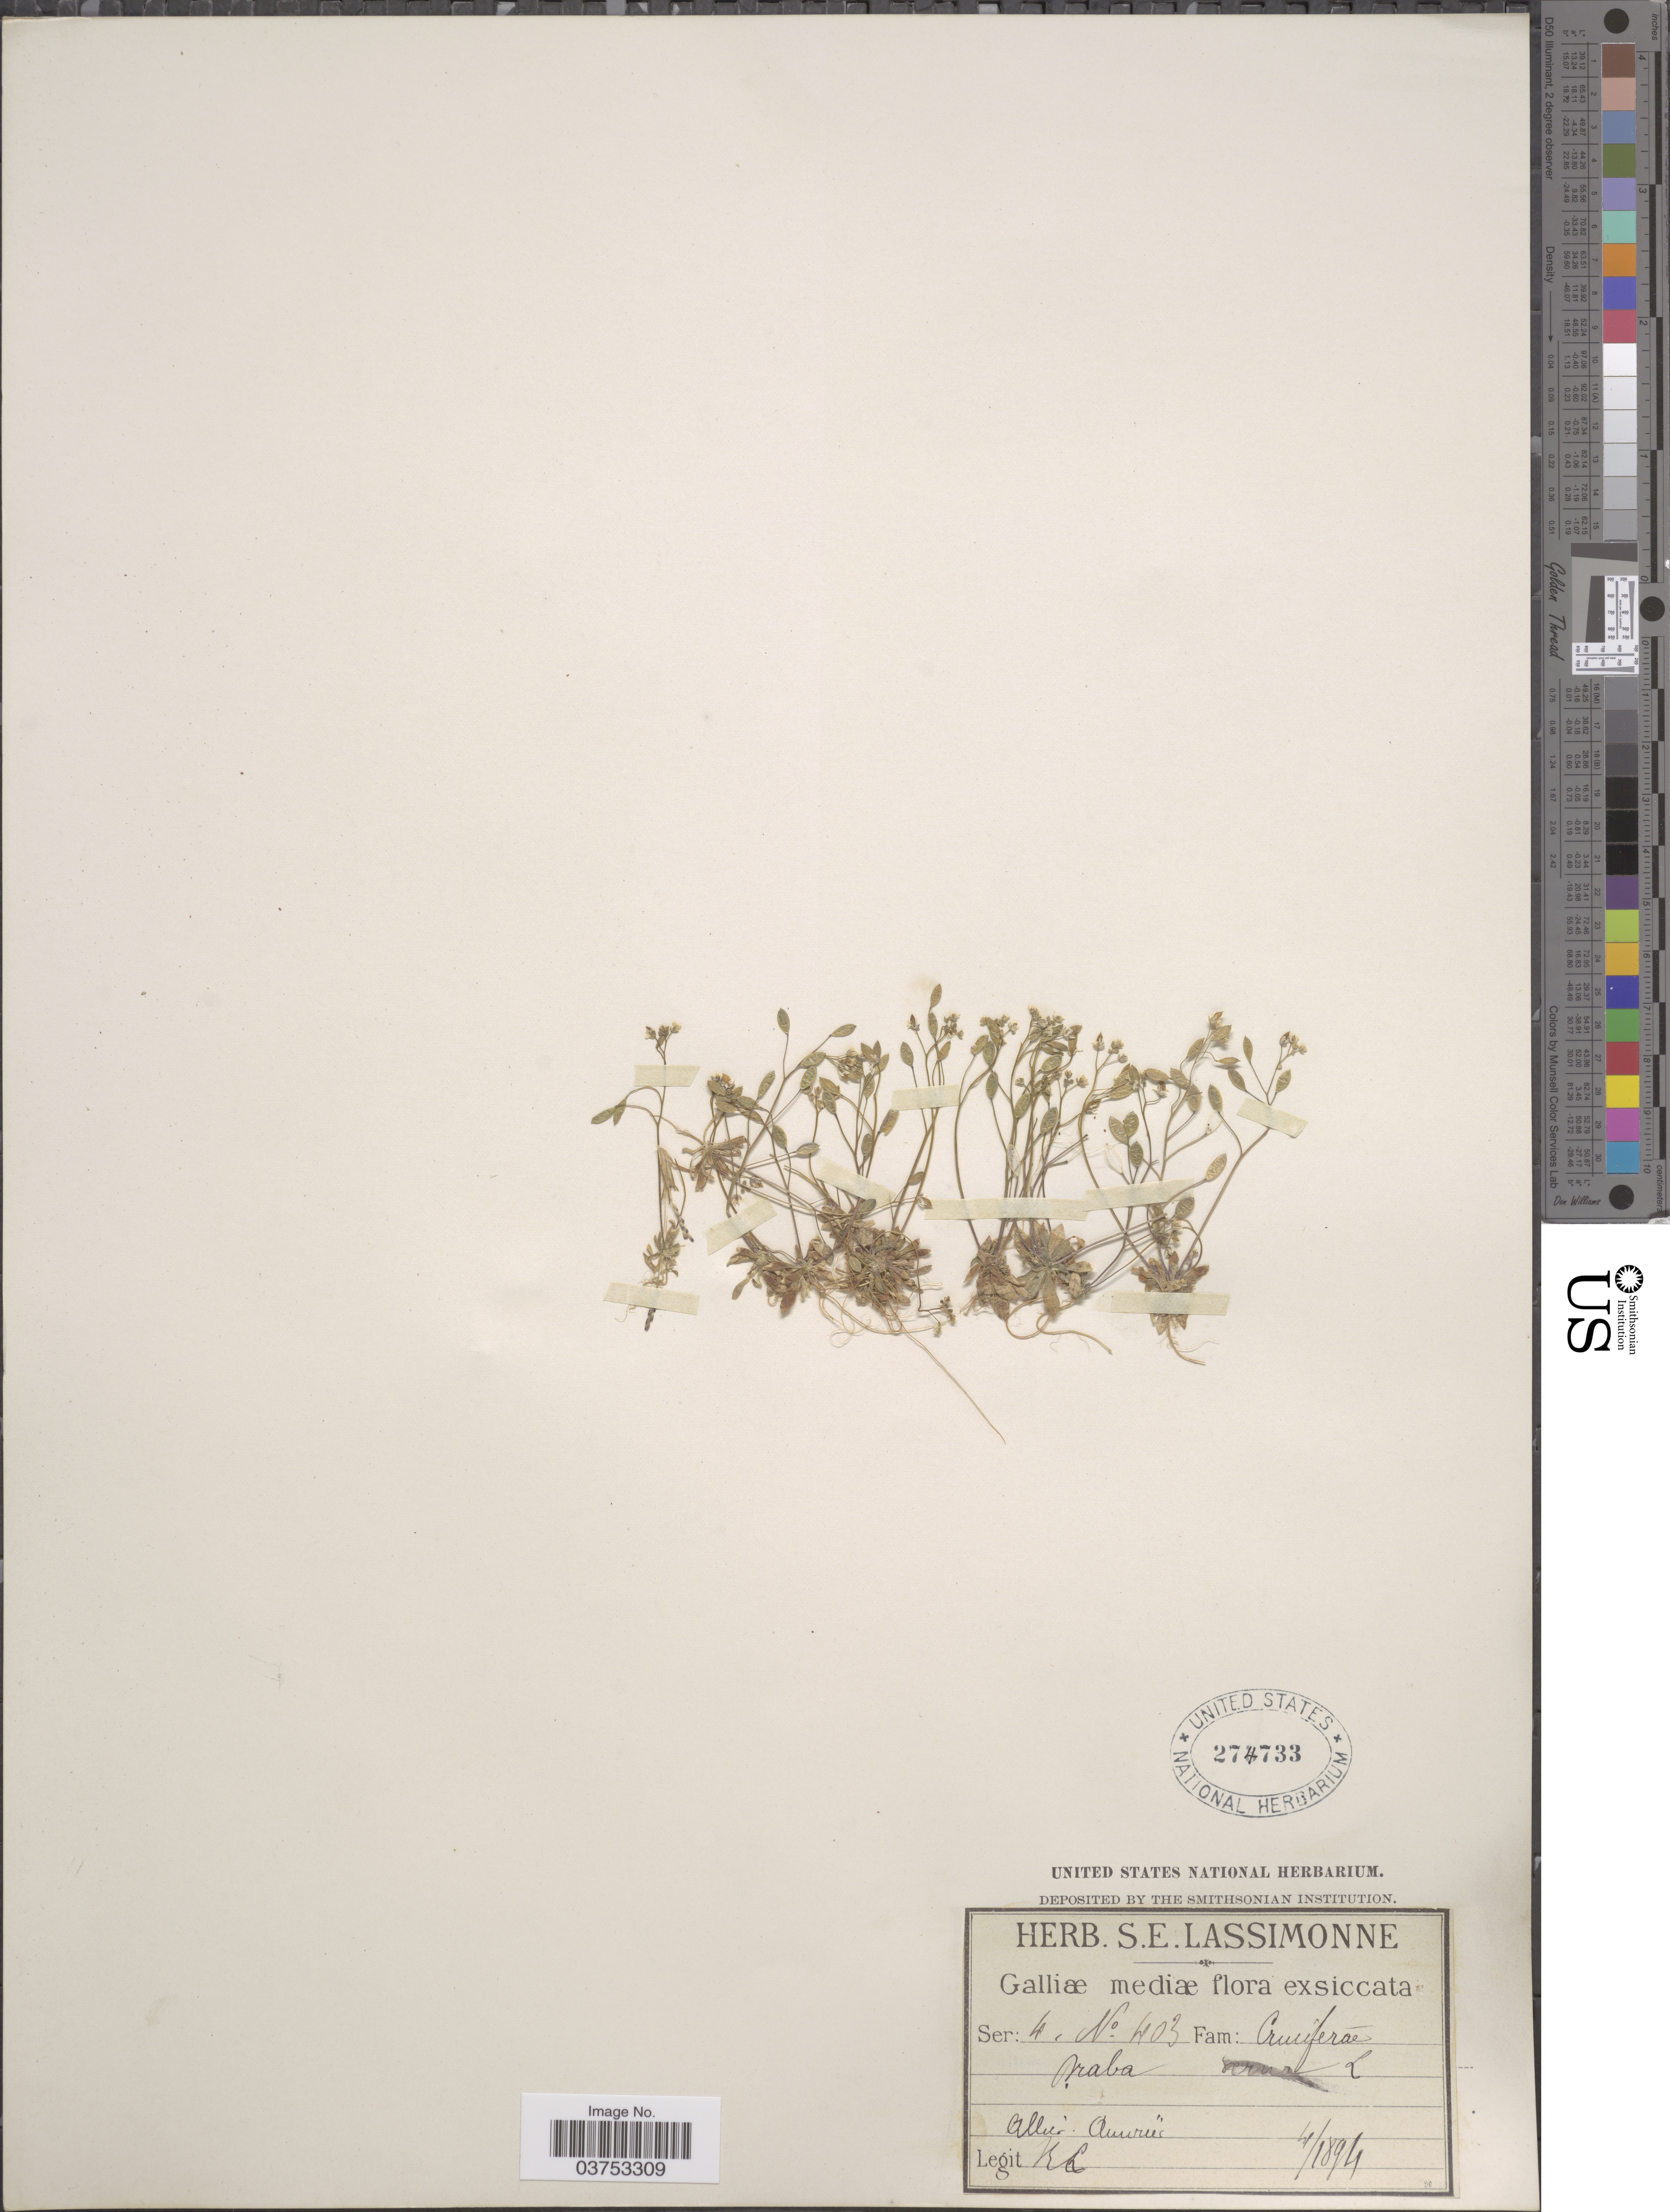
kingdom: Plantae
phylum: Tracheophyta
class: Magnoliopsida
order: Brassicales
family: Brassicaceae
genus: Draba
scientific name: Draba verna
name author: L.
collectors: S. Lassimonne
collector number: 403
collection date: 1894-04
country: France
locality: Galliæ mediæ. Allur: Aurouer.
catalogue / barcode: US 274733